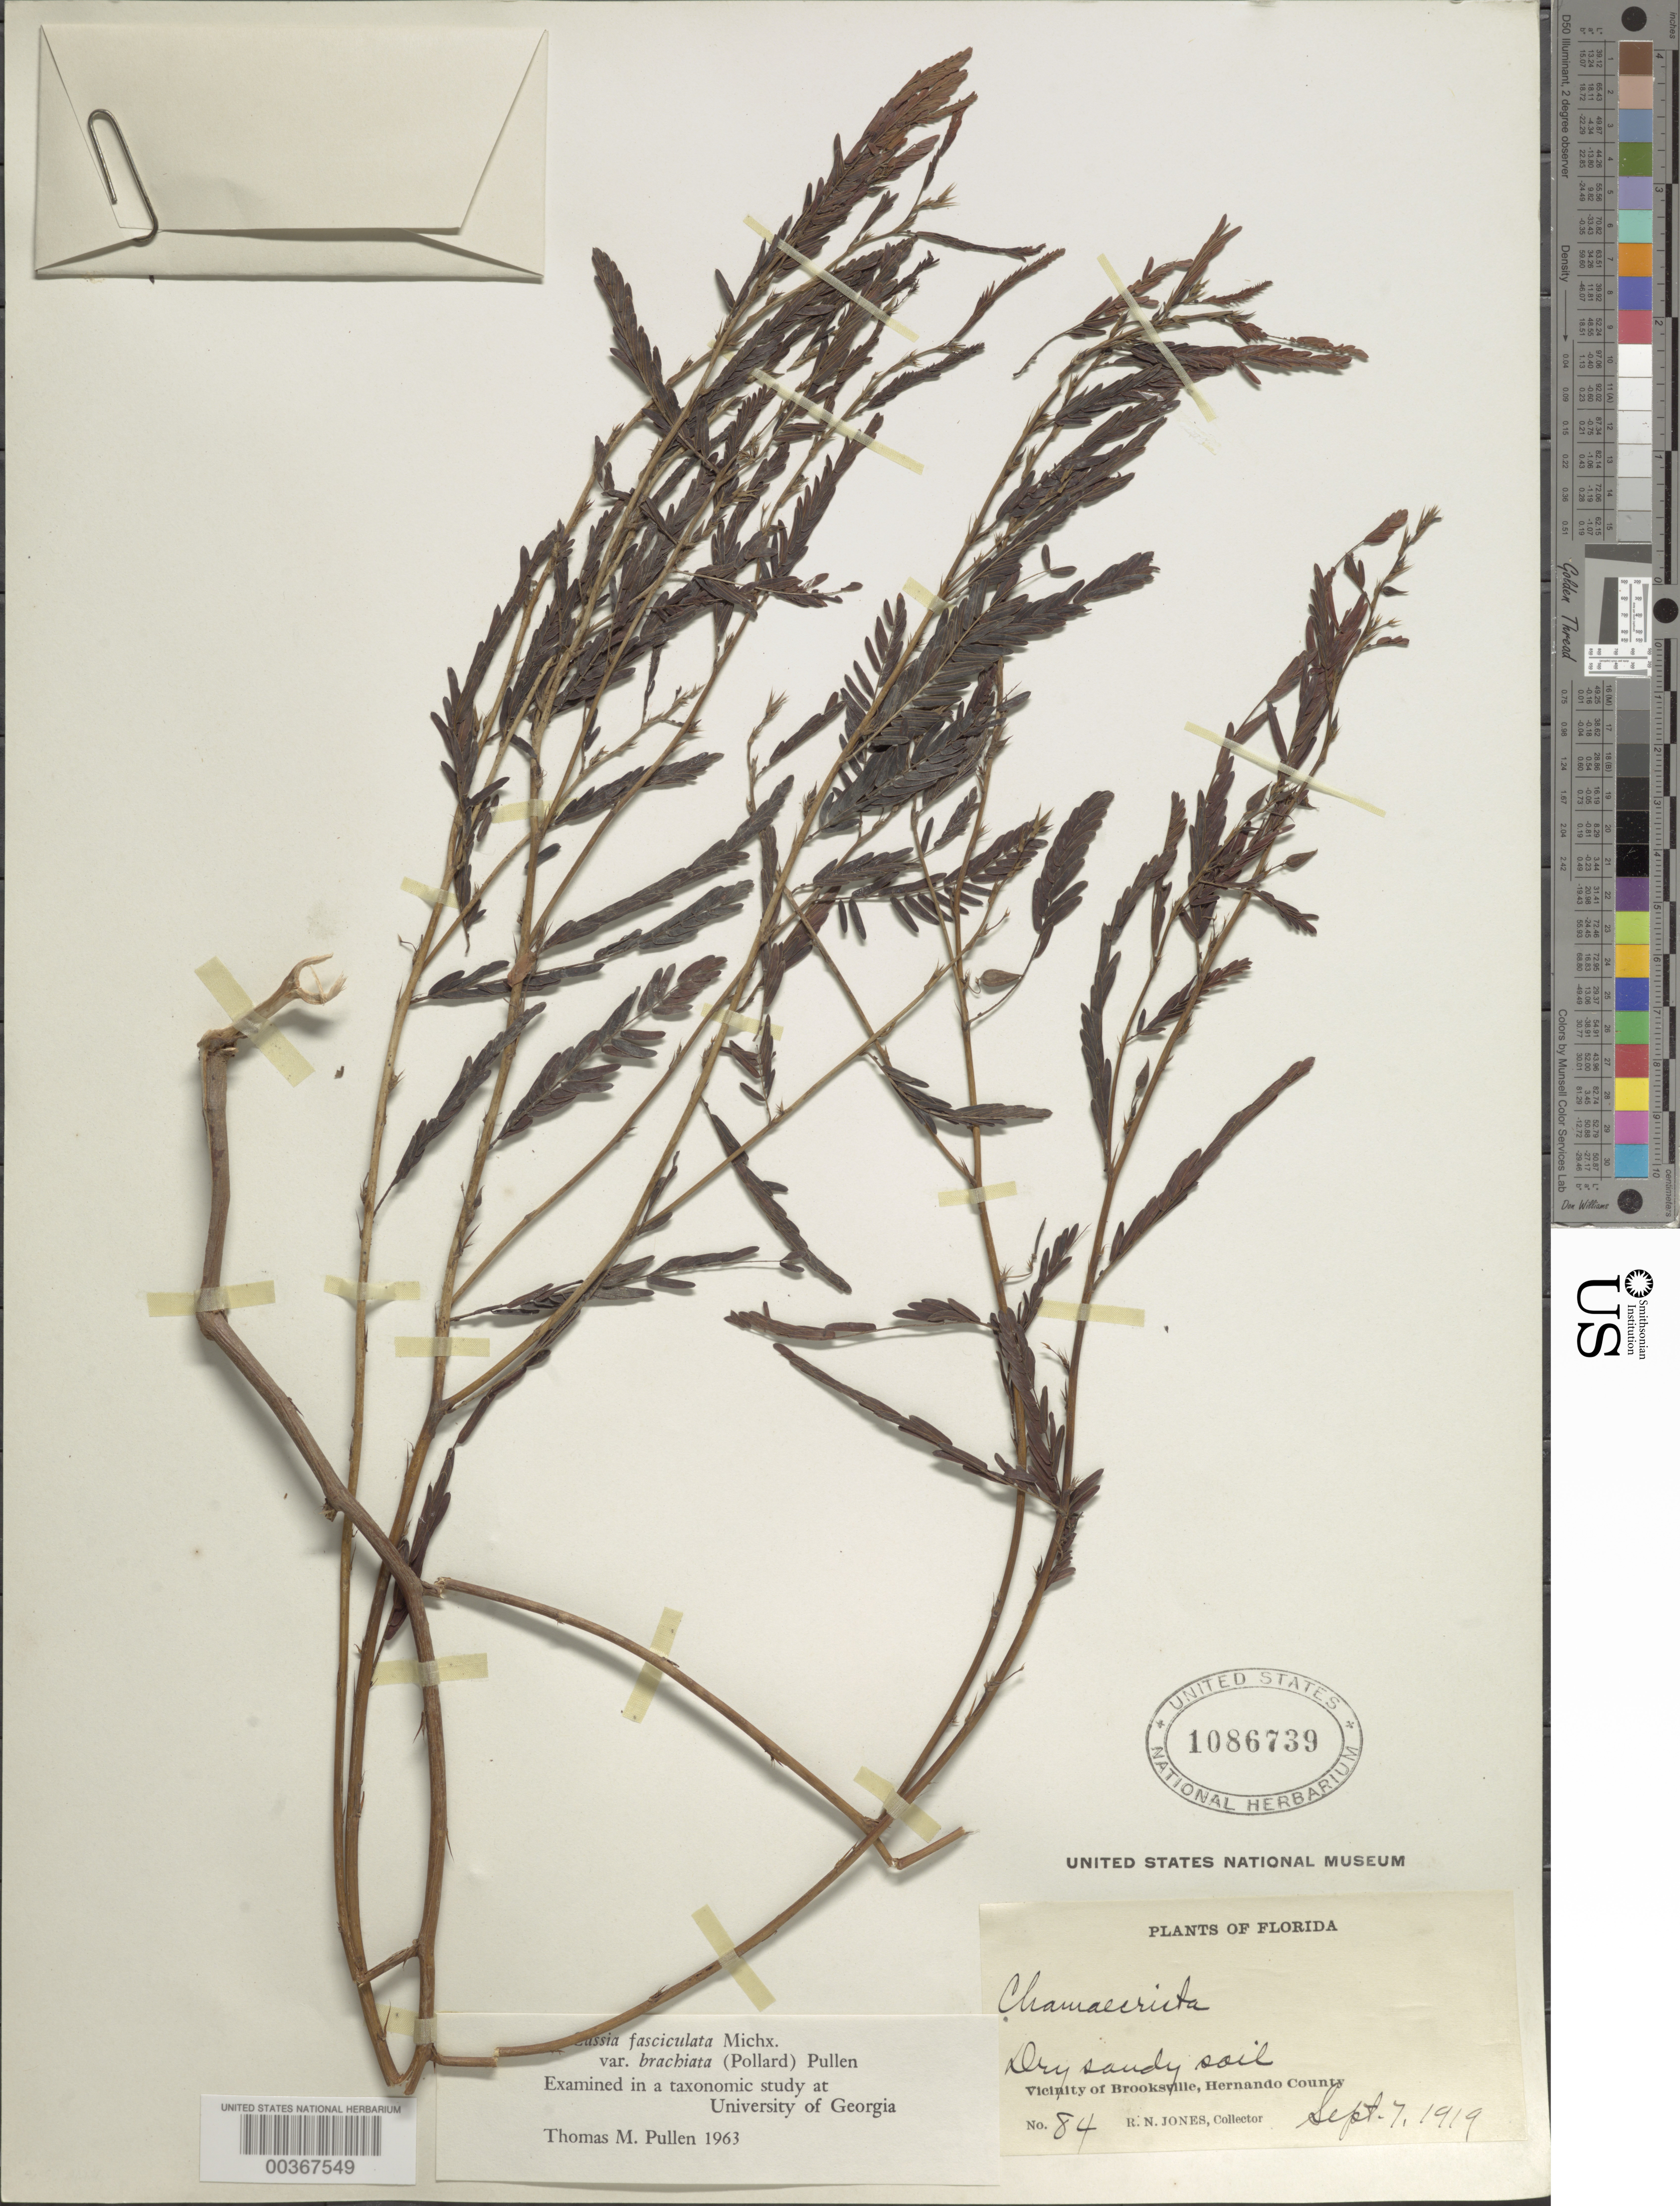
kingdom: Plantae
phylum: Tracheophyta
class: Magnoliopsida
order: Fabales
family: Fabaceae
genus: Chamaecrista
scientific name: Chamaecrista fasciculata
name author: (Michx.) Greene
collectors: R. N. Jones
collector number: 84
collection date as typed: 07 Sep 1919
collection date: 1919-09-07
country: United States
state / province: Florida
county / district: Hernando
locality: Vicinity of brooksville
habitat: Dry sandy soil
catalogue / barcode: US 1086739